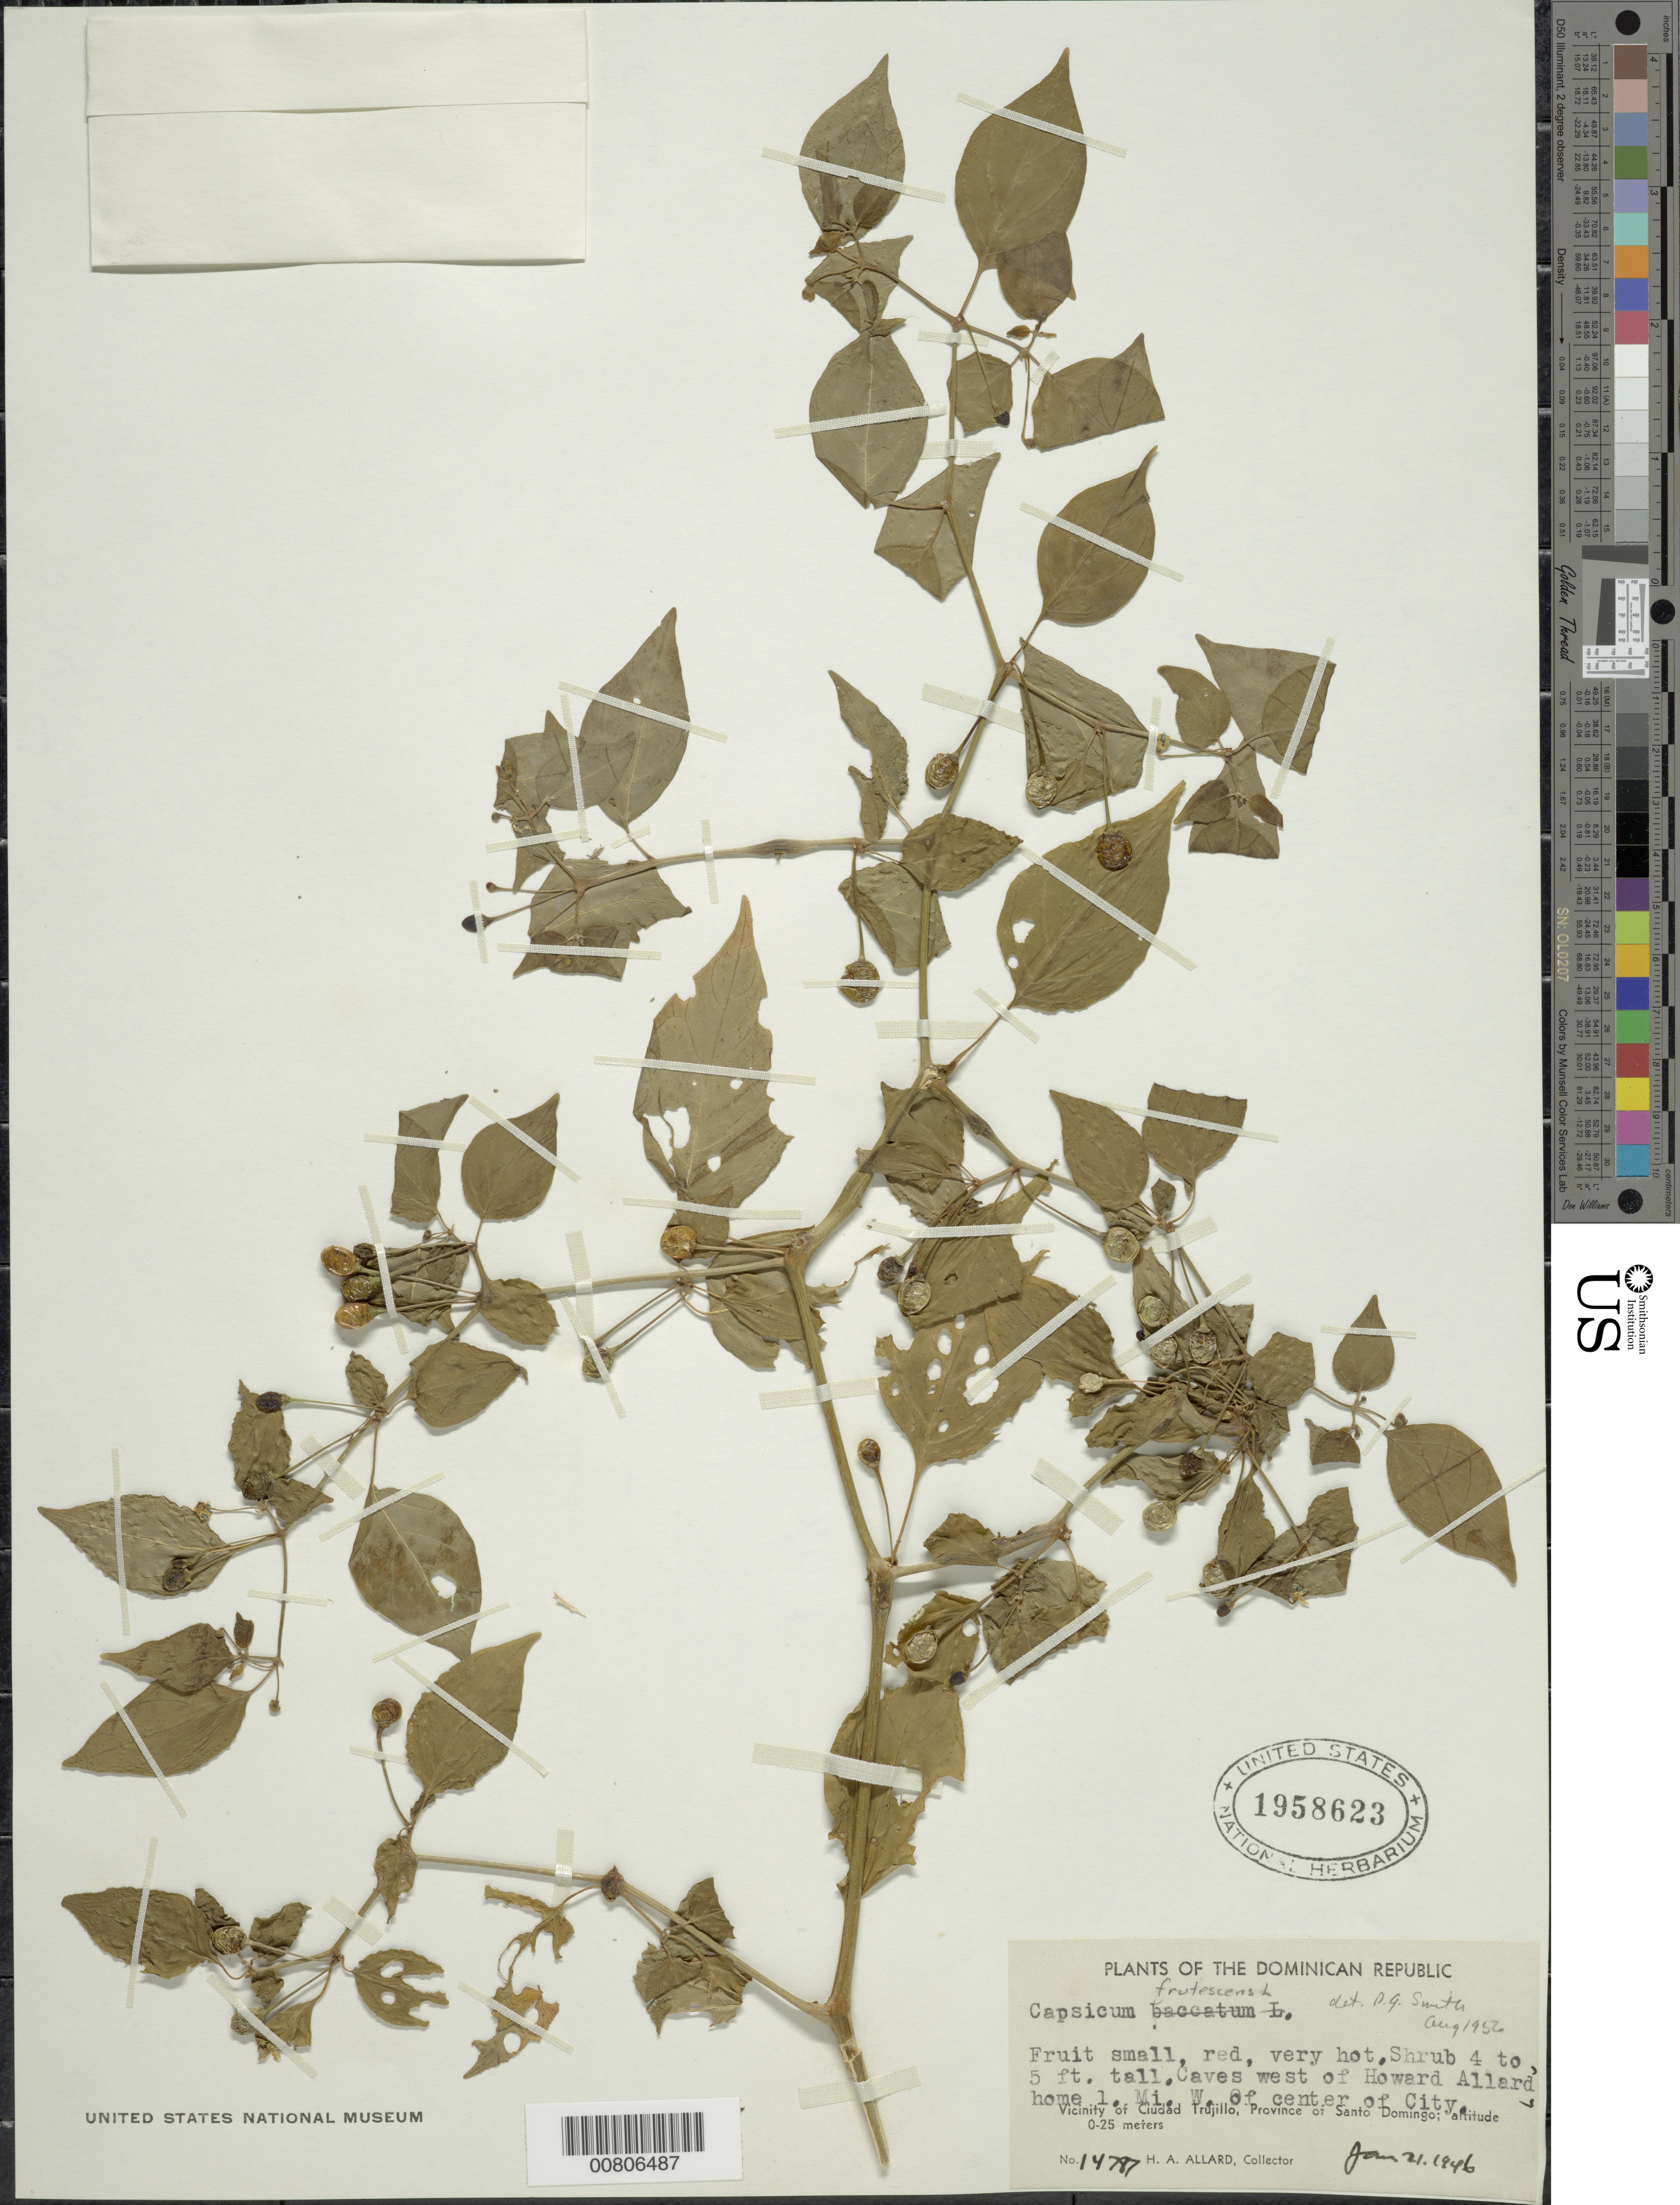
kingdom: Plantae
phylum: Tracheophyta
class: Magnoliopsida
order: Solanales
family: Solanaceae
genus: Capsicum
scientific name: Capsicum frutescens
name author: L.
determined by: Smith, P. G.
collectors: H. A. Allard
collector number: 14787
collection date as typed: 21 Jan 1946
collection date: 1946-01-21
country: Dominican Republic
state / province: Distrito Nacional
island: Hispaniola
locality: Vicinity of Santo Domingo, W of Howard Allard's home, 1 mi W of center of city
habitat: In caves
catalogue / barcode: US 1958623